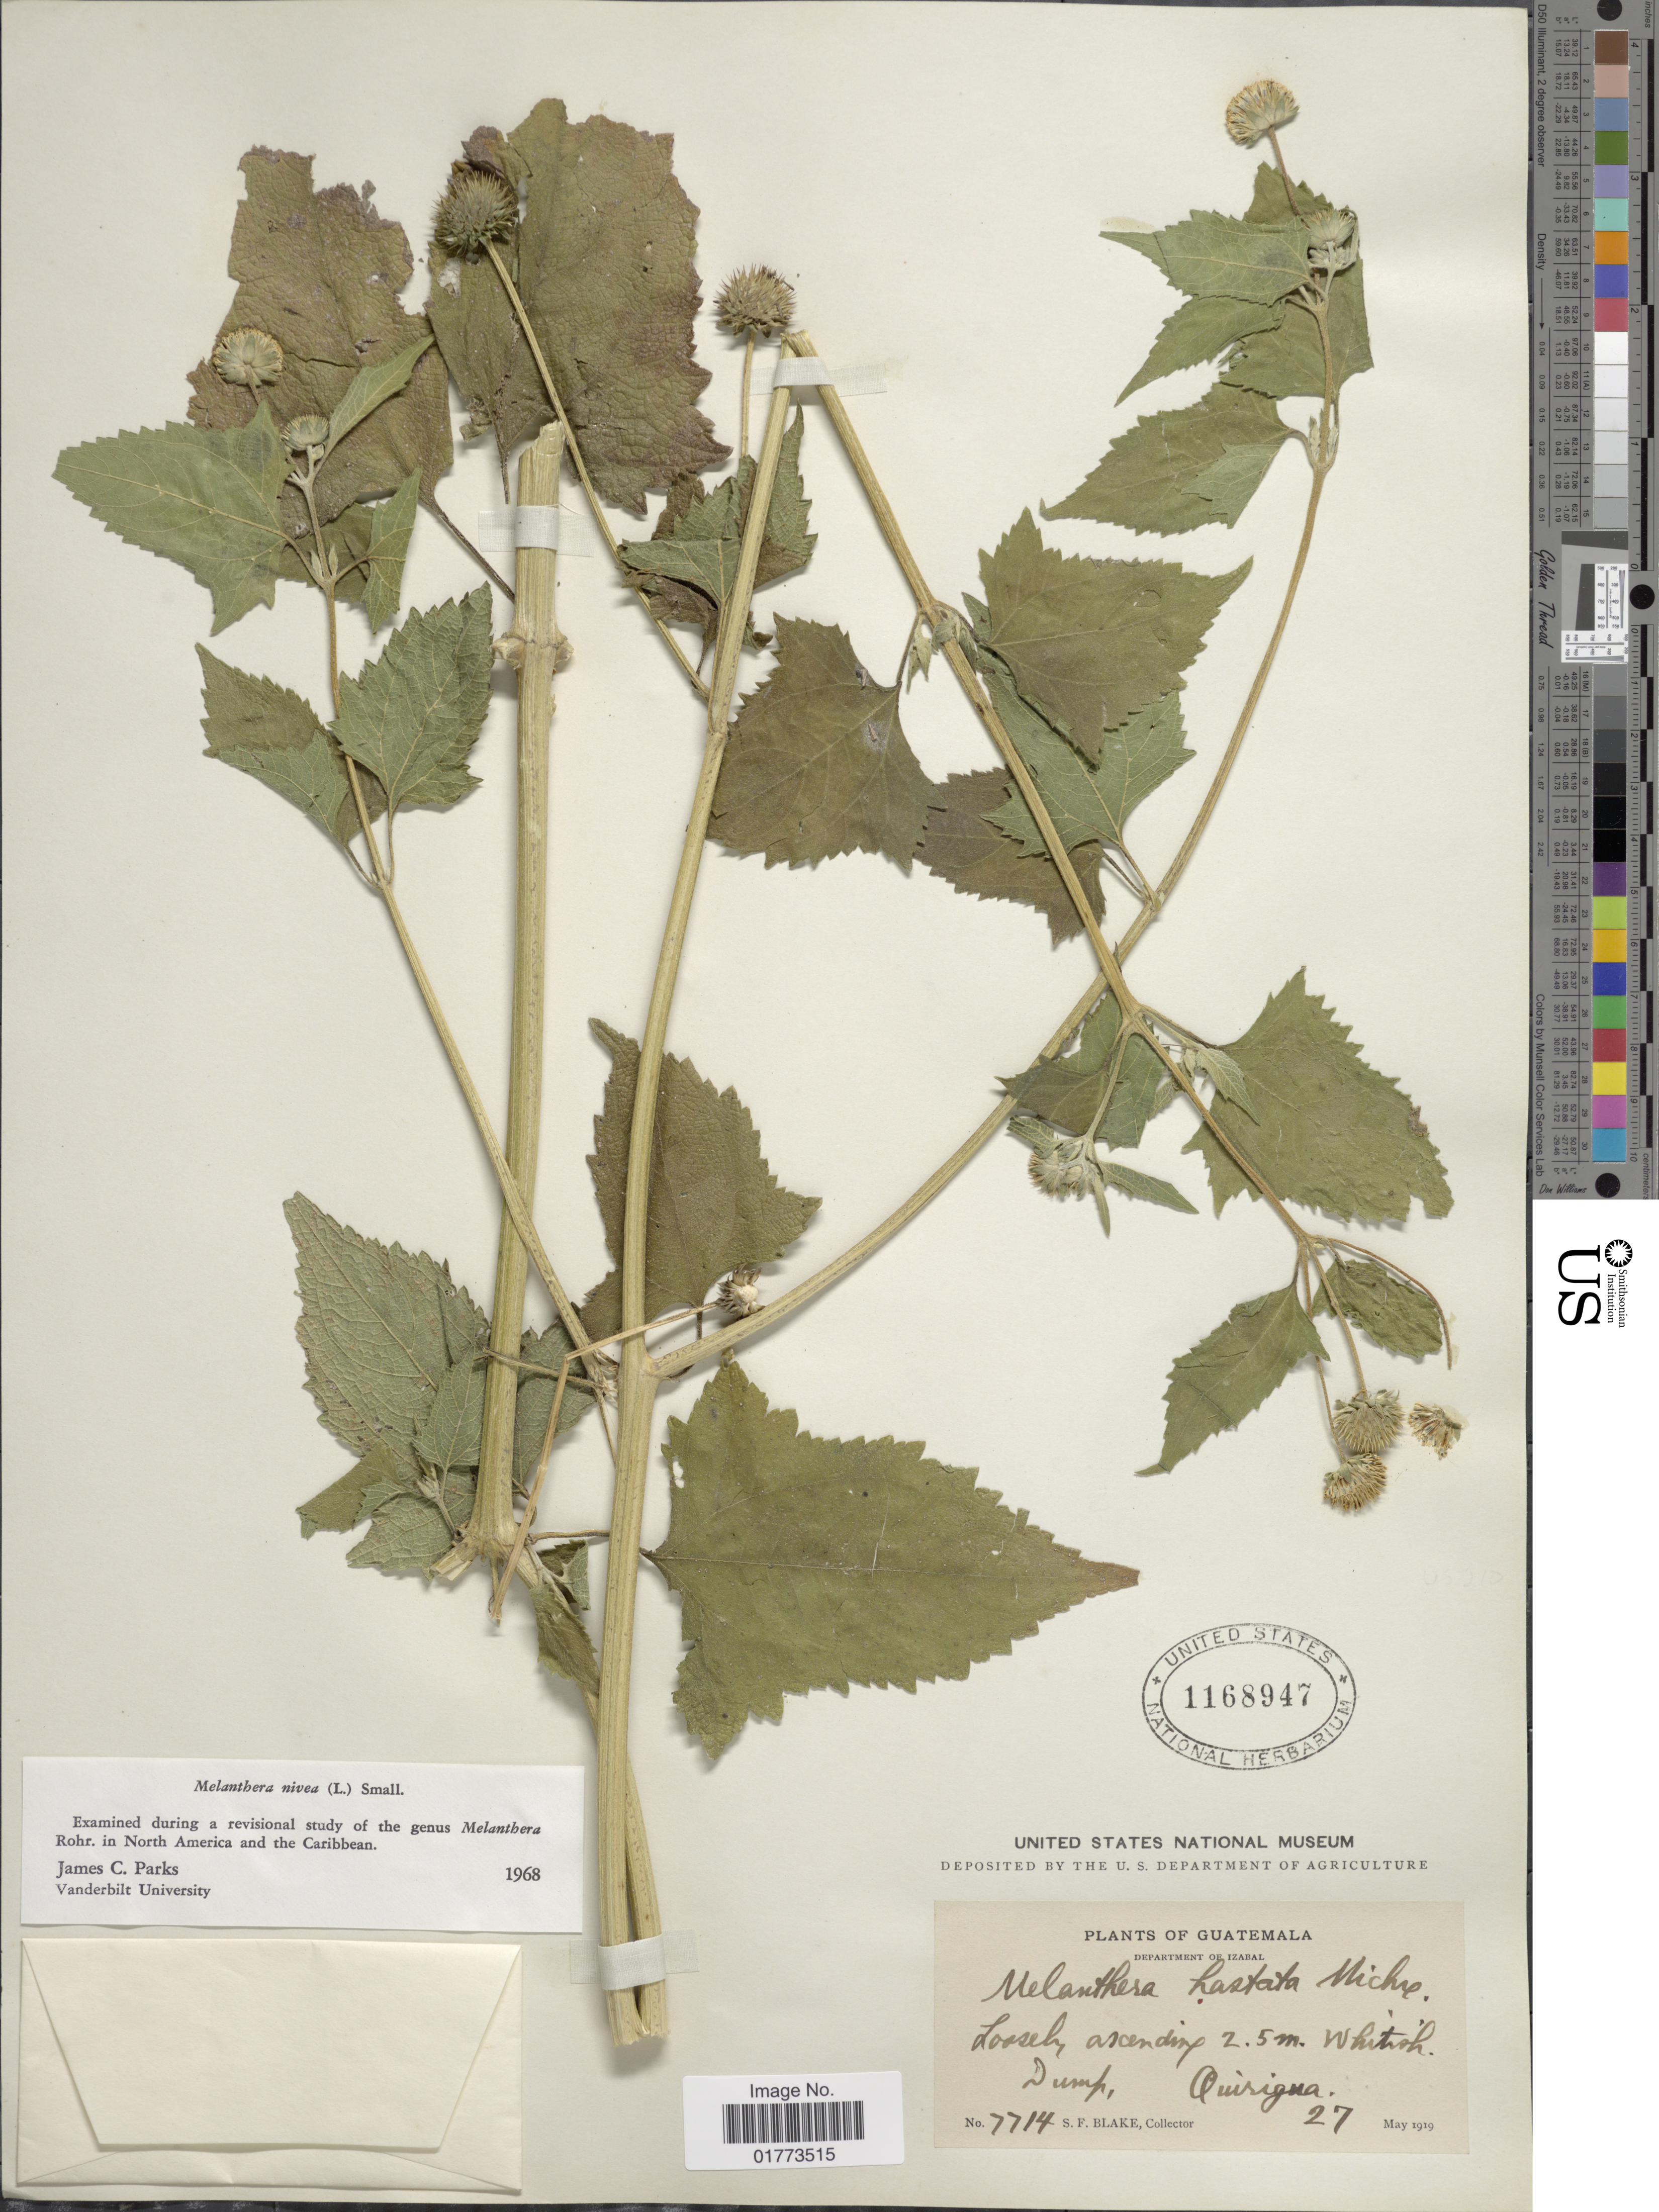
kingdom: Plantae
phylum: Tracheophyta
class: Magnoliopsida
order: Asterales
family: Asteraceae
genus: Melanthera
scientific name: Melanthera nivea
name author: (L.) Small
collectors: S. Blake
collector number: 7714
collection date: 1919-05-27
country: Guatemala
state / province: Izabal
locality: Quirigua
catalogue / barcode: US 1168947